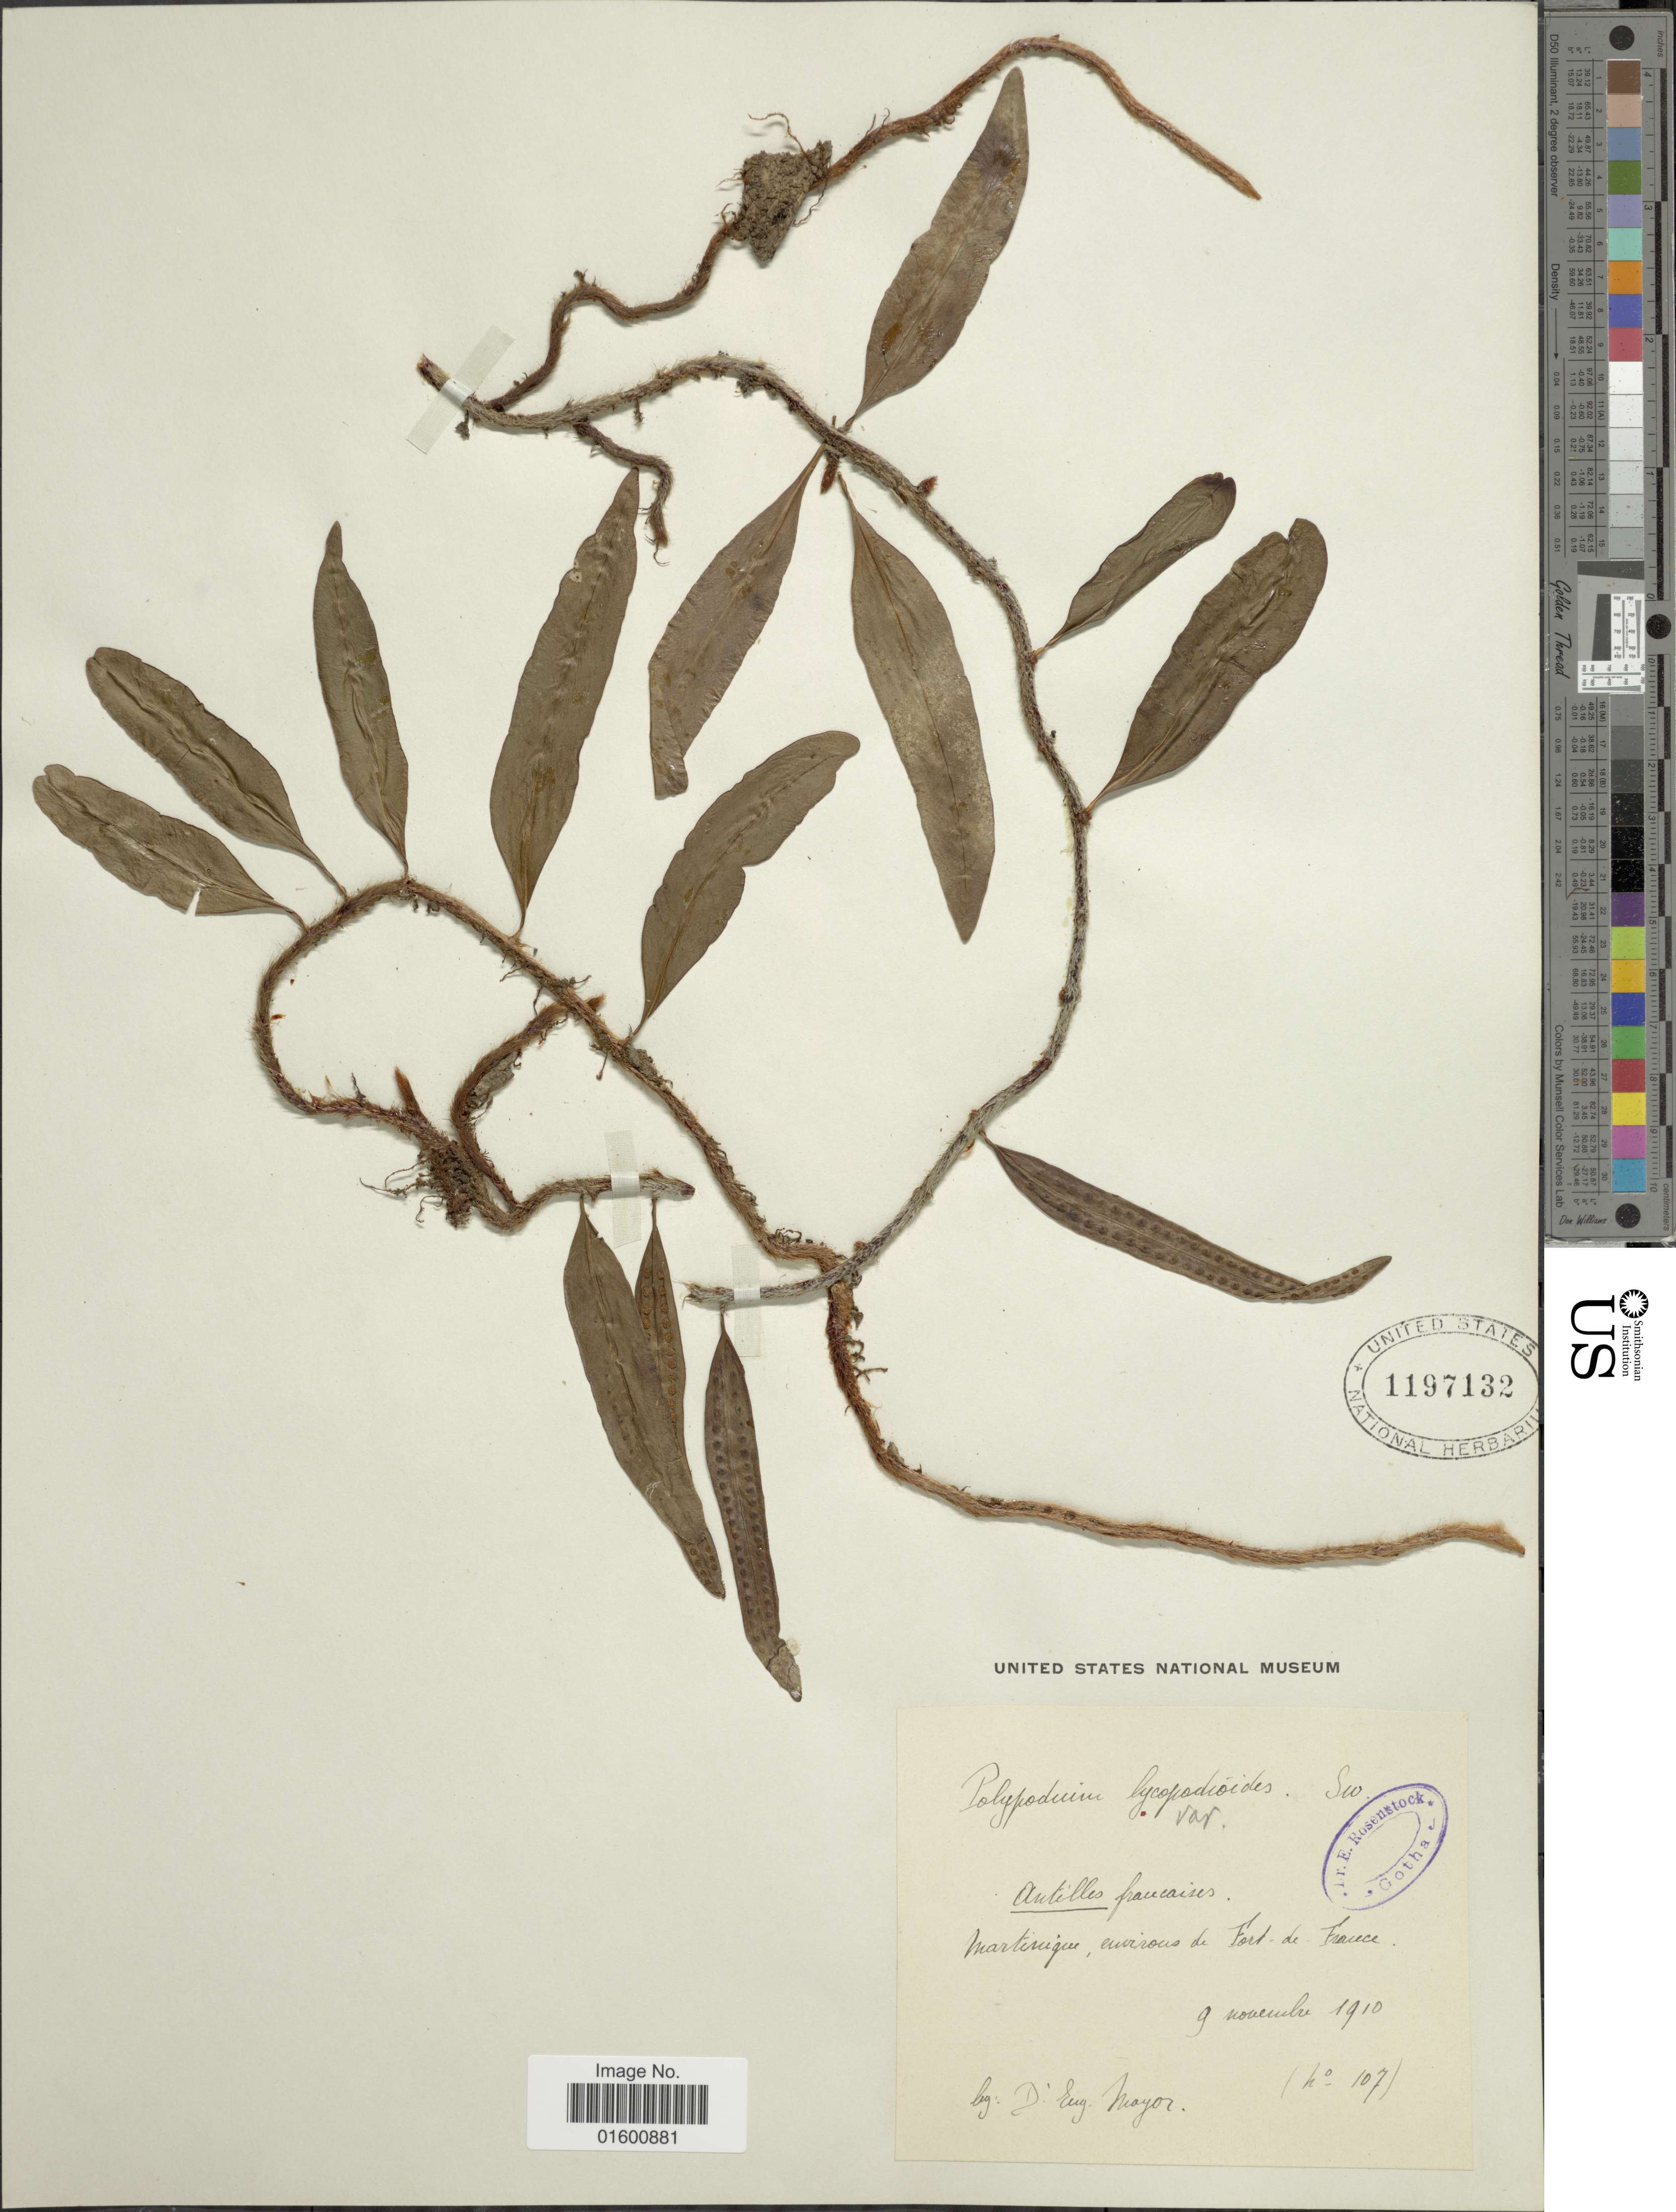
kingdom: Plantae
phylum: Tracheophyta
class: Polypodiopsida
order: Polypodiales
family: Polypodiaceae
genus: Microgramma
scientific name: Microgramma lycopodioides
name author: (L.) Copel.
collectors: E. Mayor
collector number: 107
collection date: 1910-11-09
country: Martinique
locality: Antilles francaises, curious de Fort de France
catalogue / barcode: US 1197132